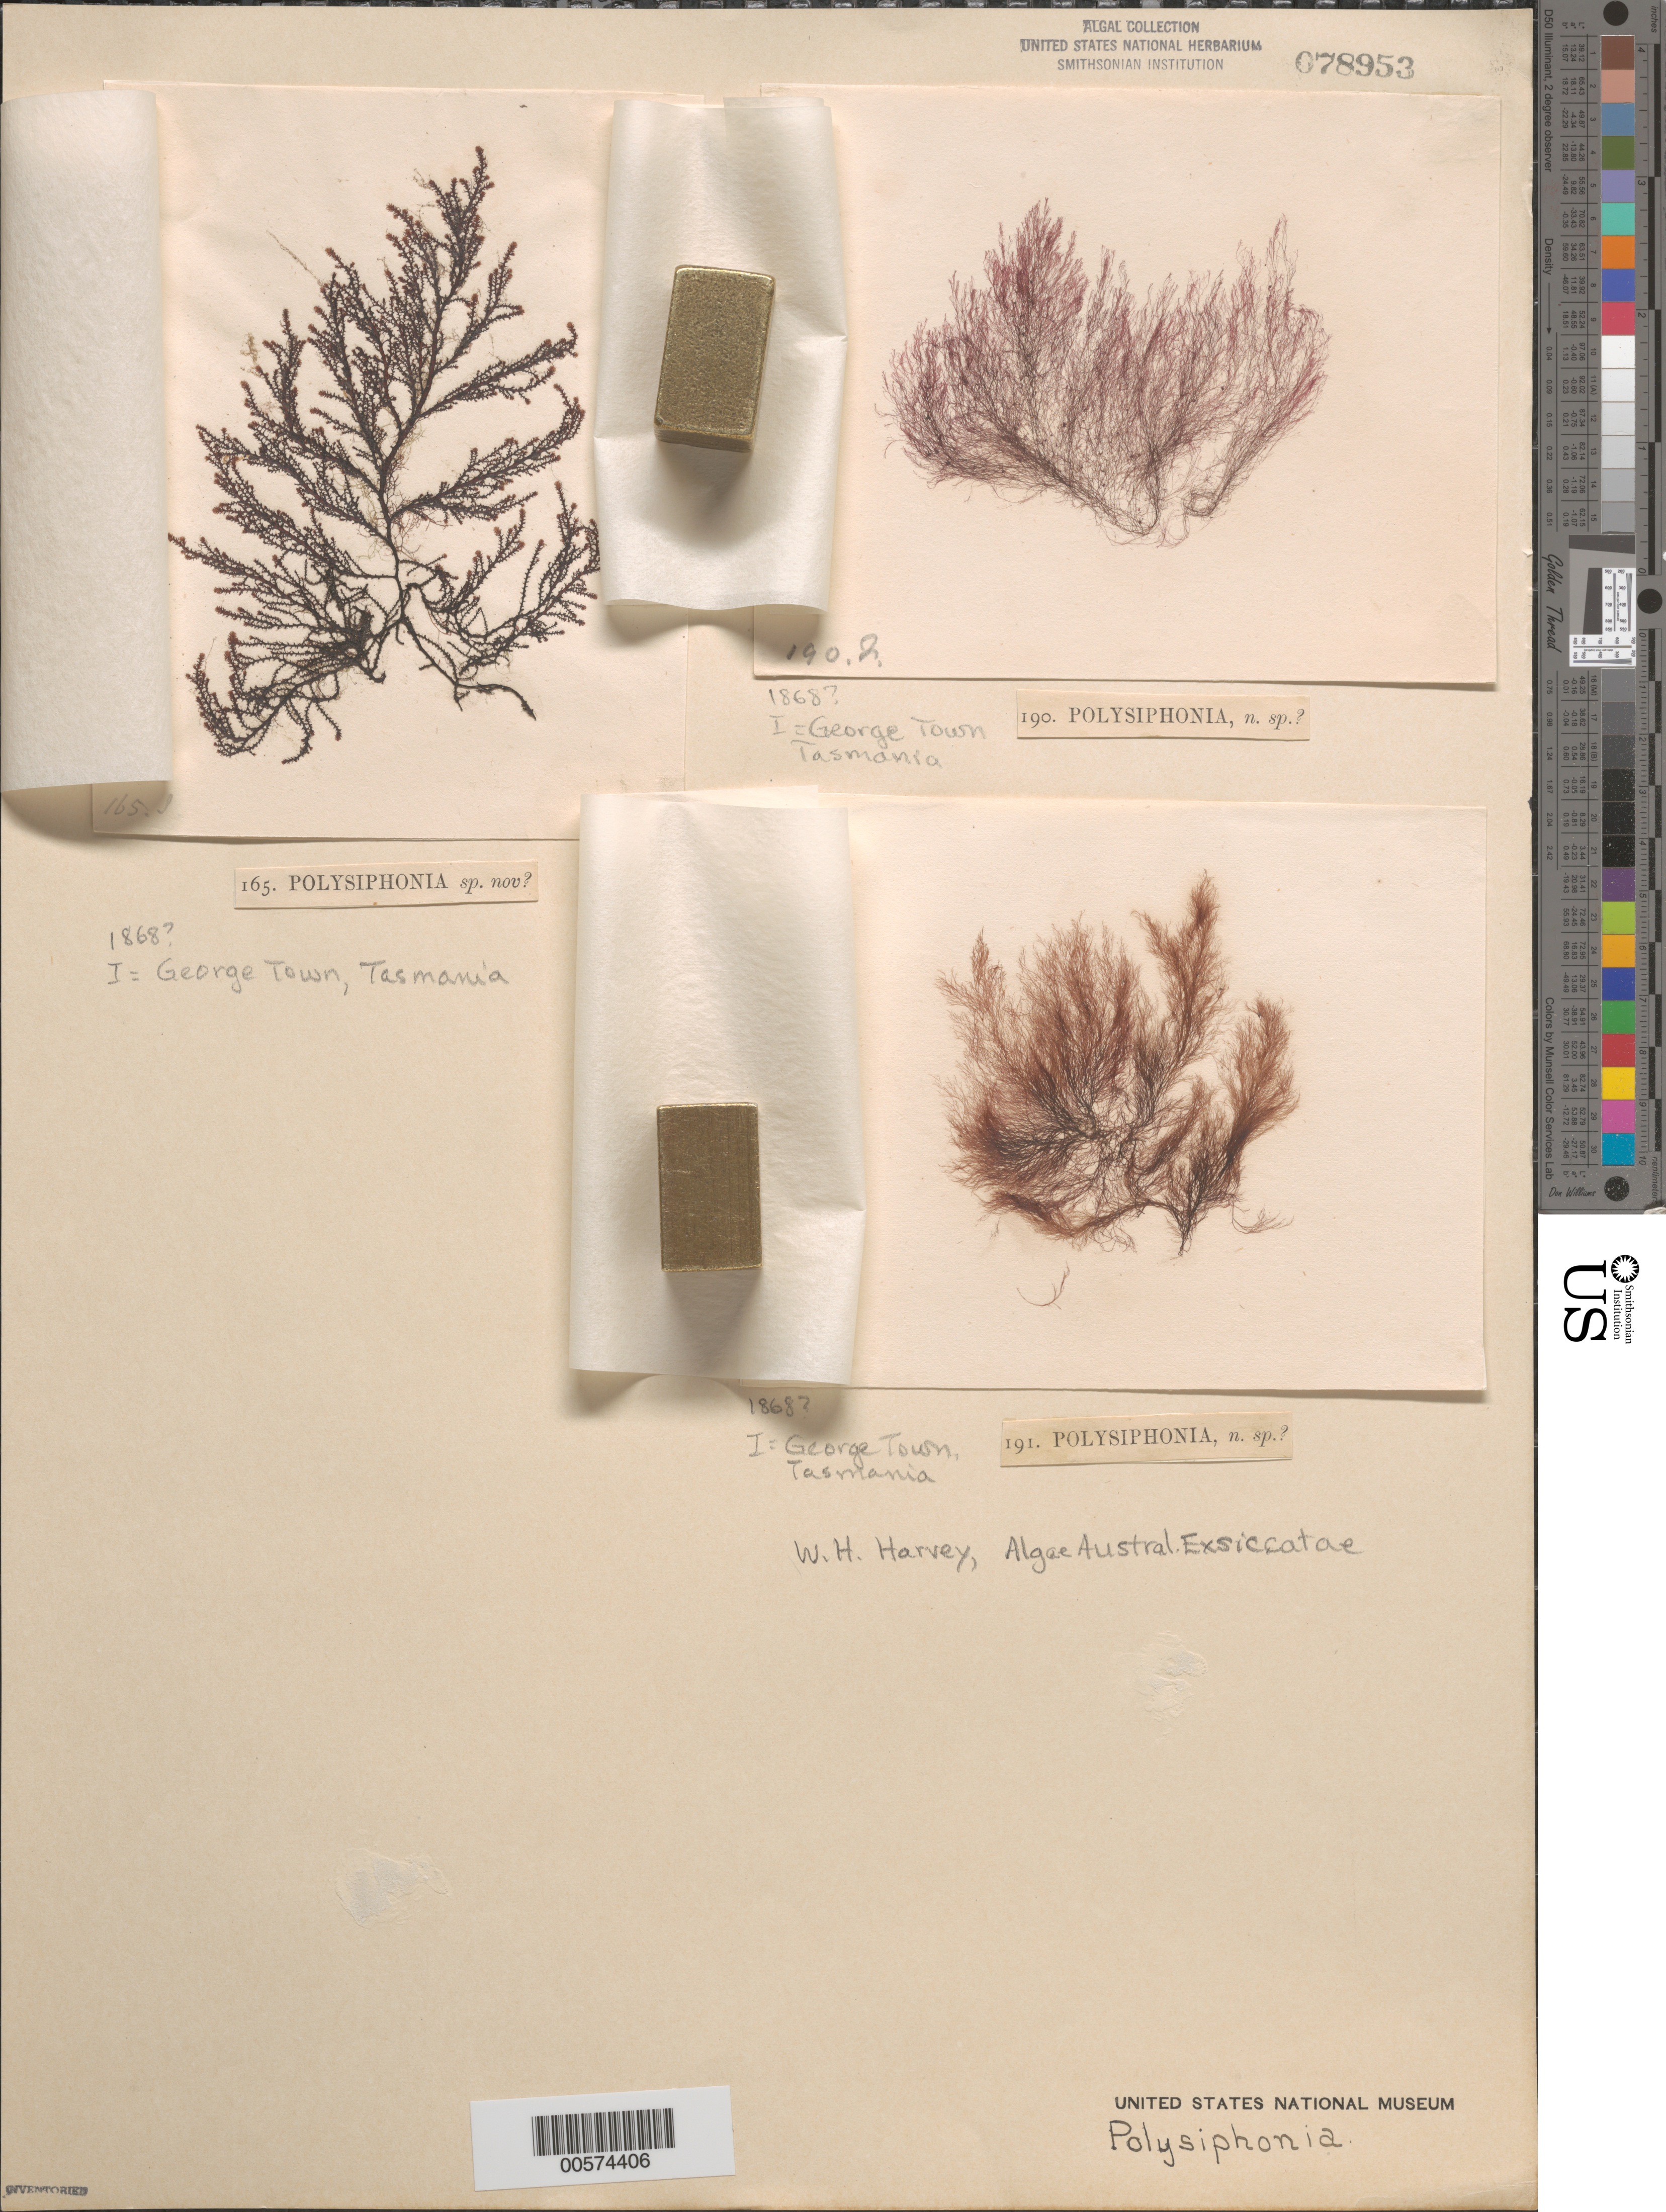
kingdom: Plantae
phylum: Rhodophyta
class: Florideophyceae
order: Ceramiales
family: Rhodomelaceae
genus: Polysiphonia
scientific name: Polysiphonia sp.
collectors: W. Harvey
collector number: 165 & 190 & 191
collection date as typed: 1868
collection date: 1868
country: Australia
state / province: Tasmania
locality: George Town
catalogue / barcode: US 78953